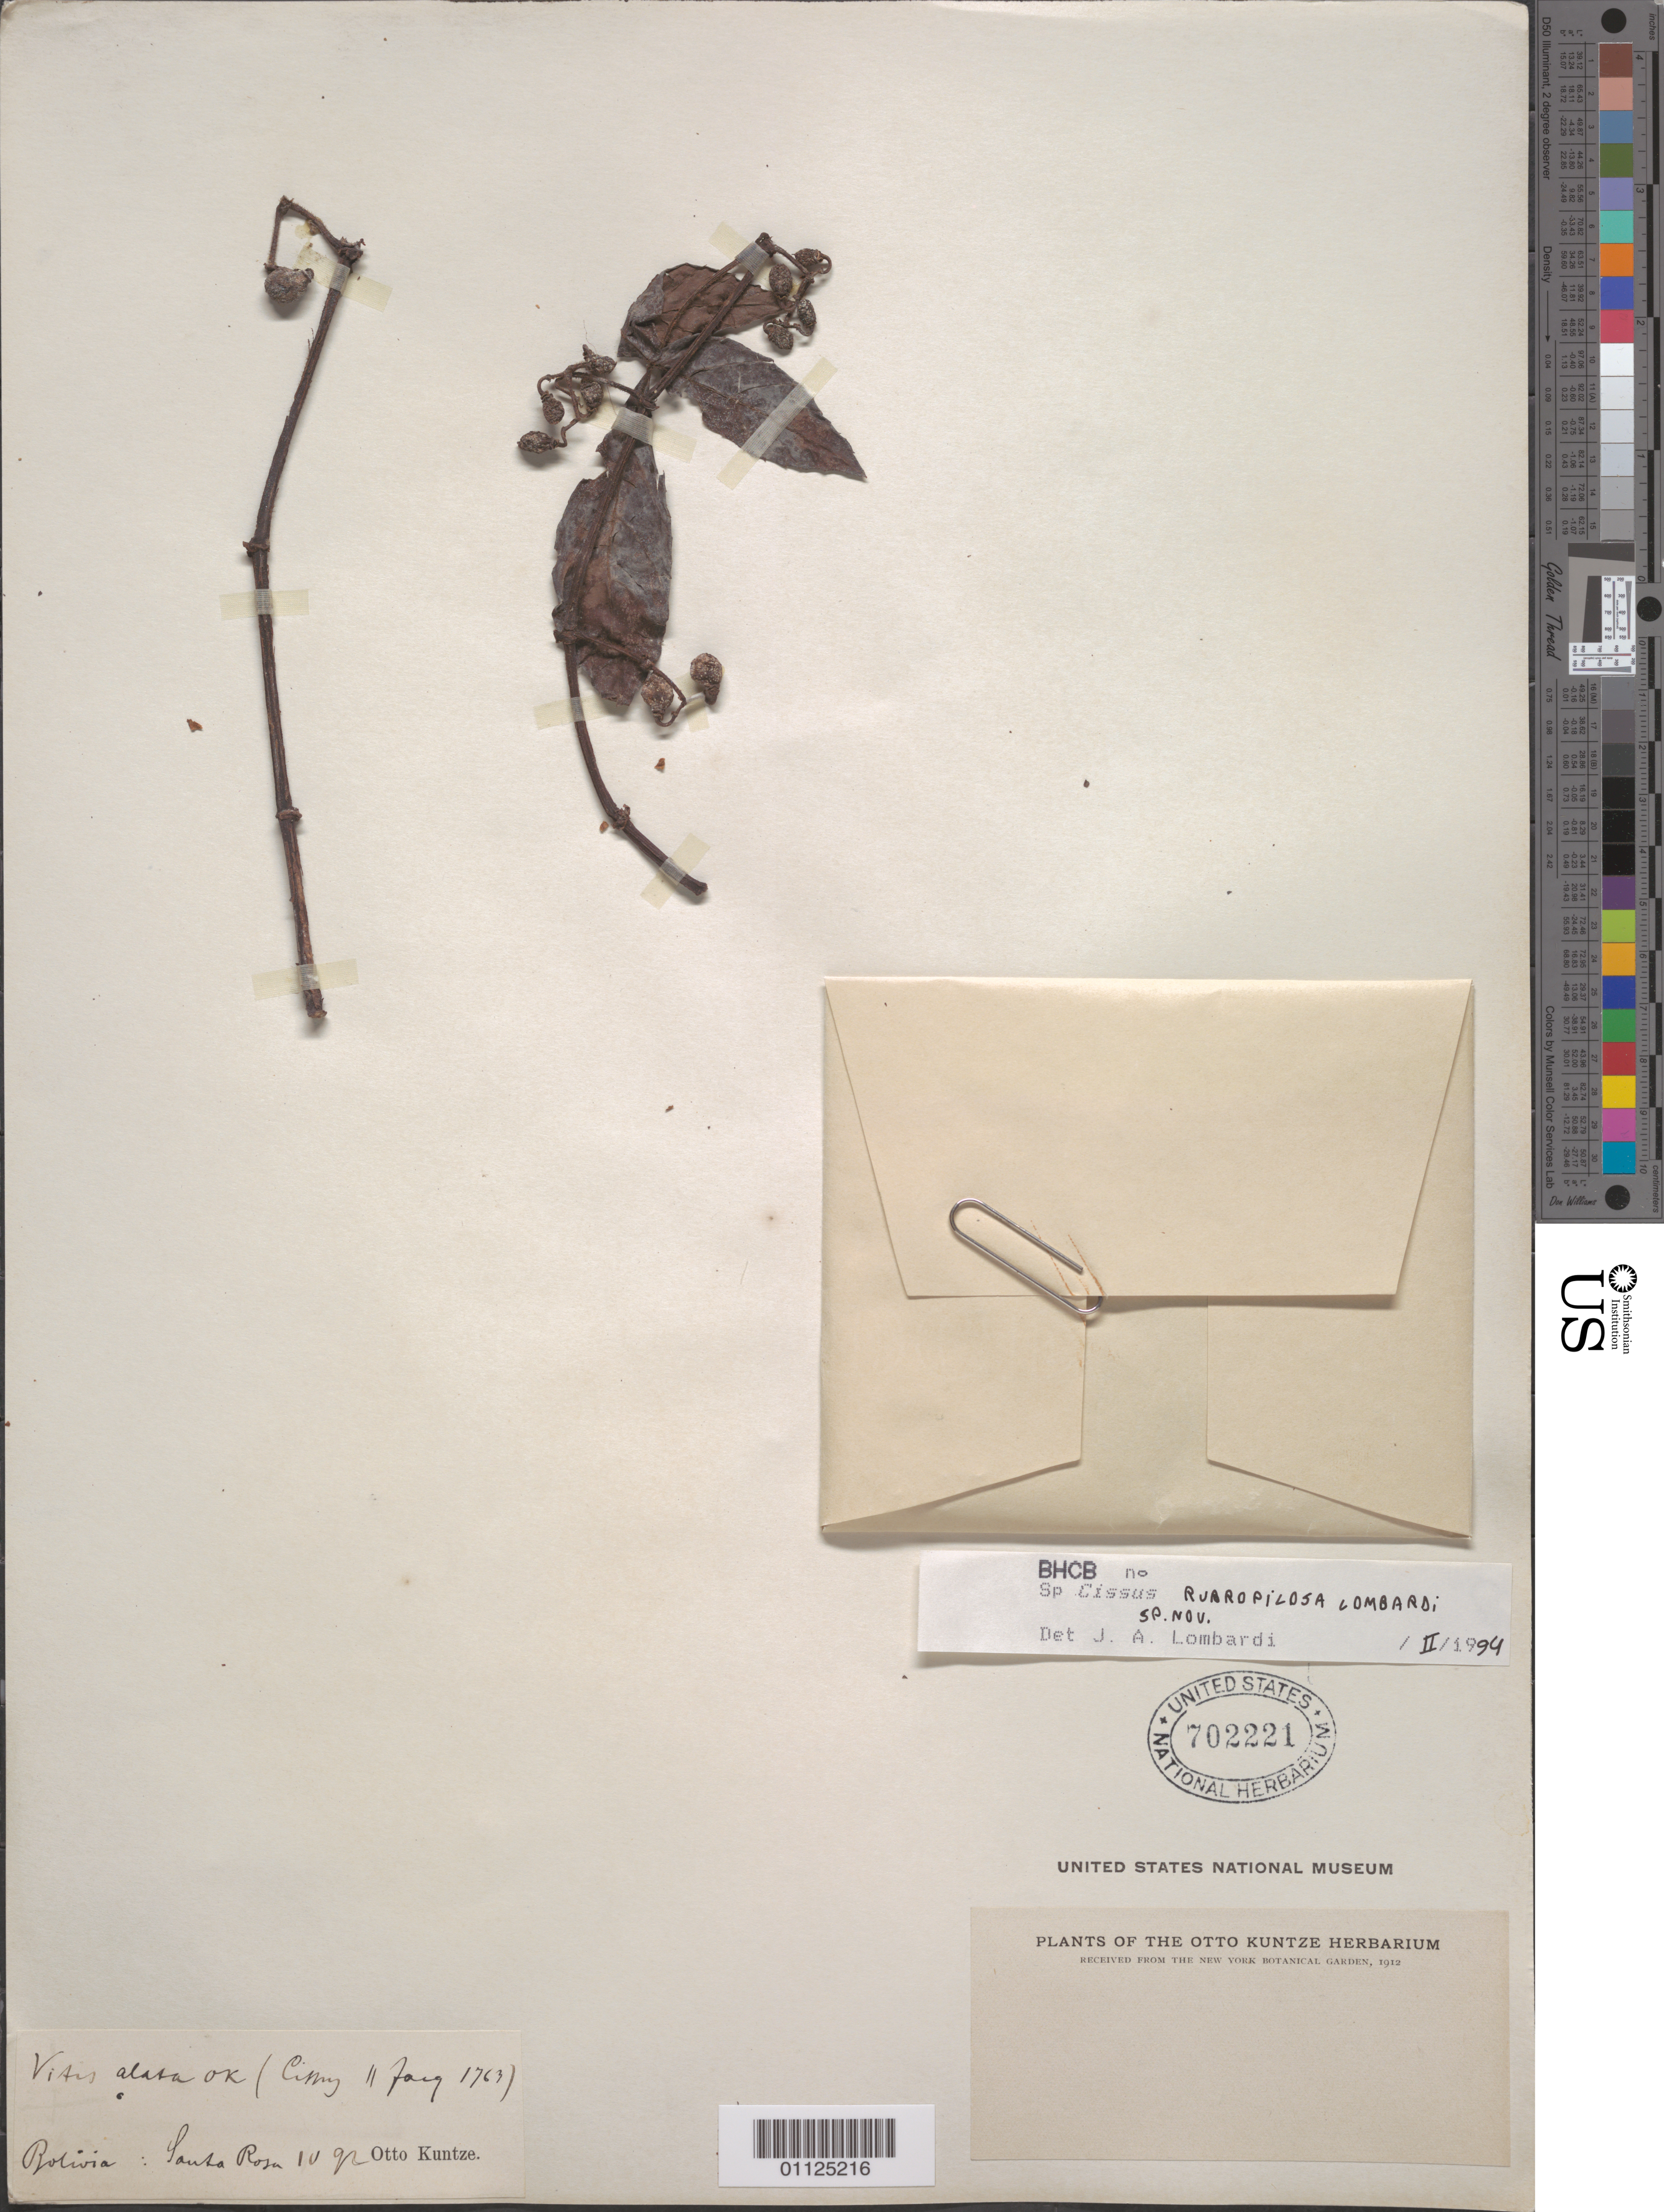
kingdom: Plantae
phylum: Tracheophyta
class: Magnoliopsida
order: Vitales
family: Vitaceae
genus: Cissus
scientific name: Cissus rubropilosa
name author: Lombardi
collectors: ex Herb. O. Kuntze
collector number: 1092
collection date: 1763-01-11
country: Bolivia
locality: Santa Rosa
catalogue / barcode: US 702221